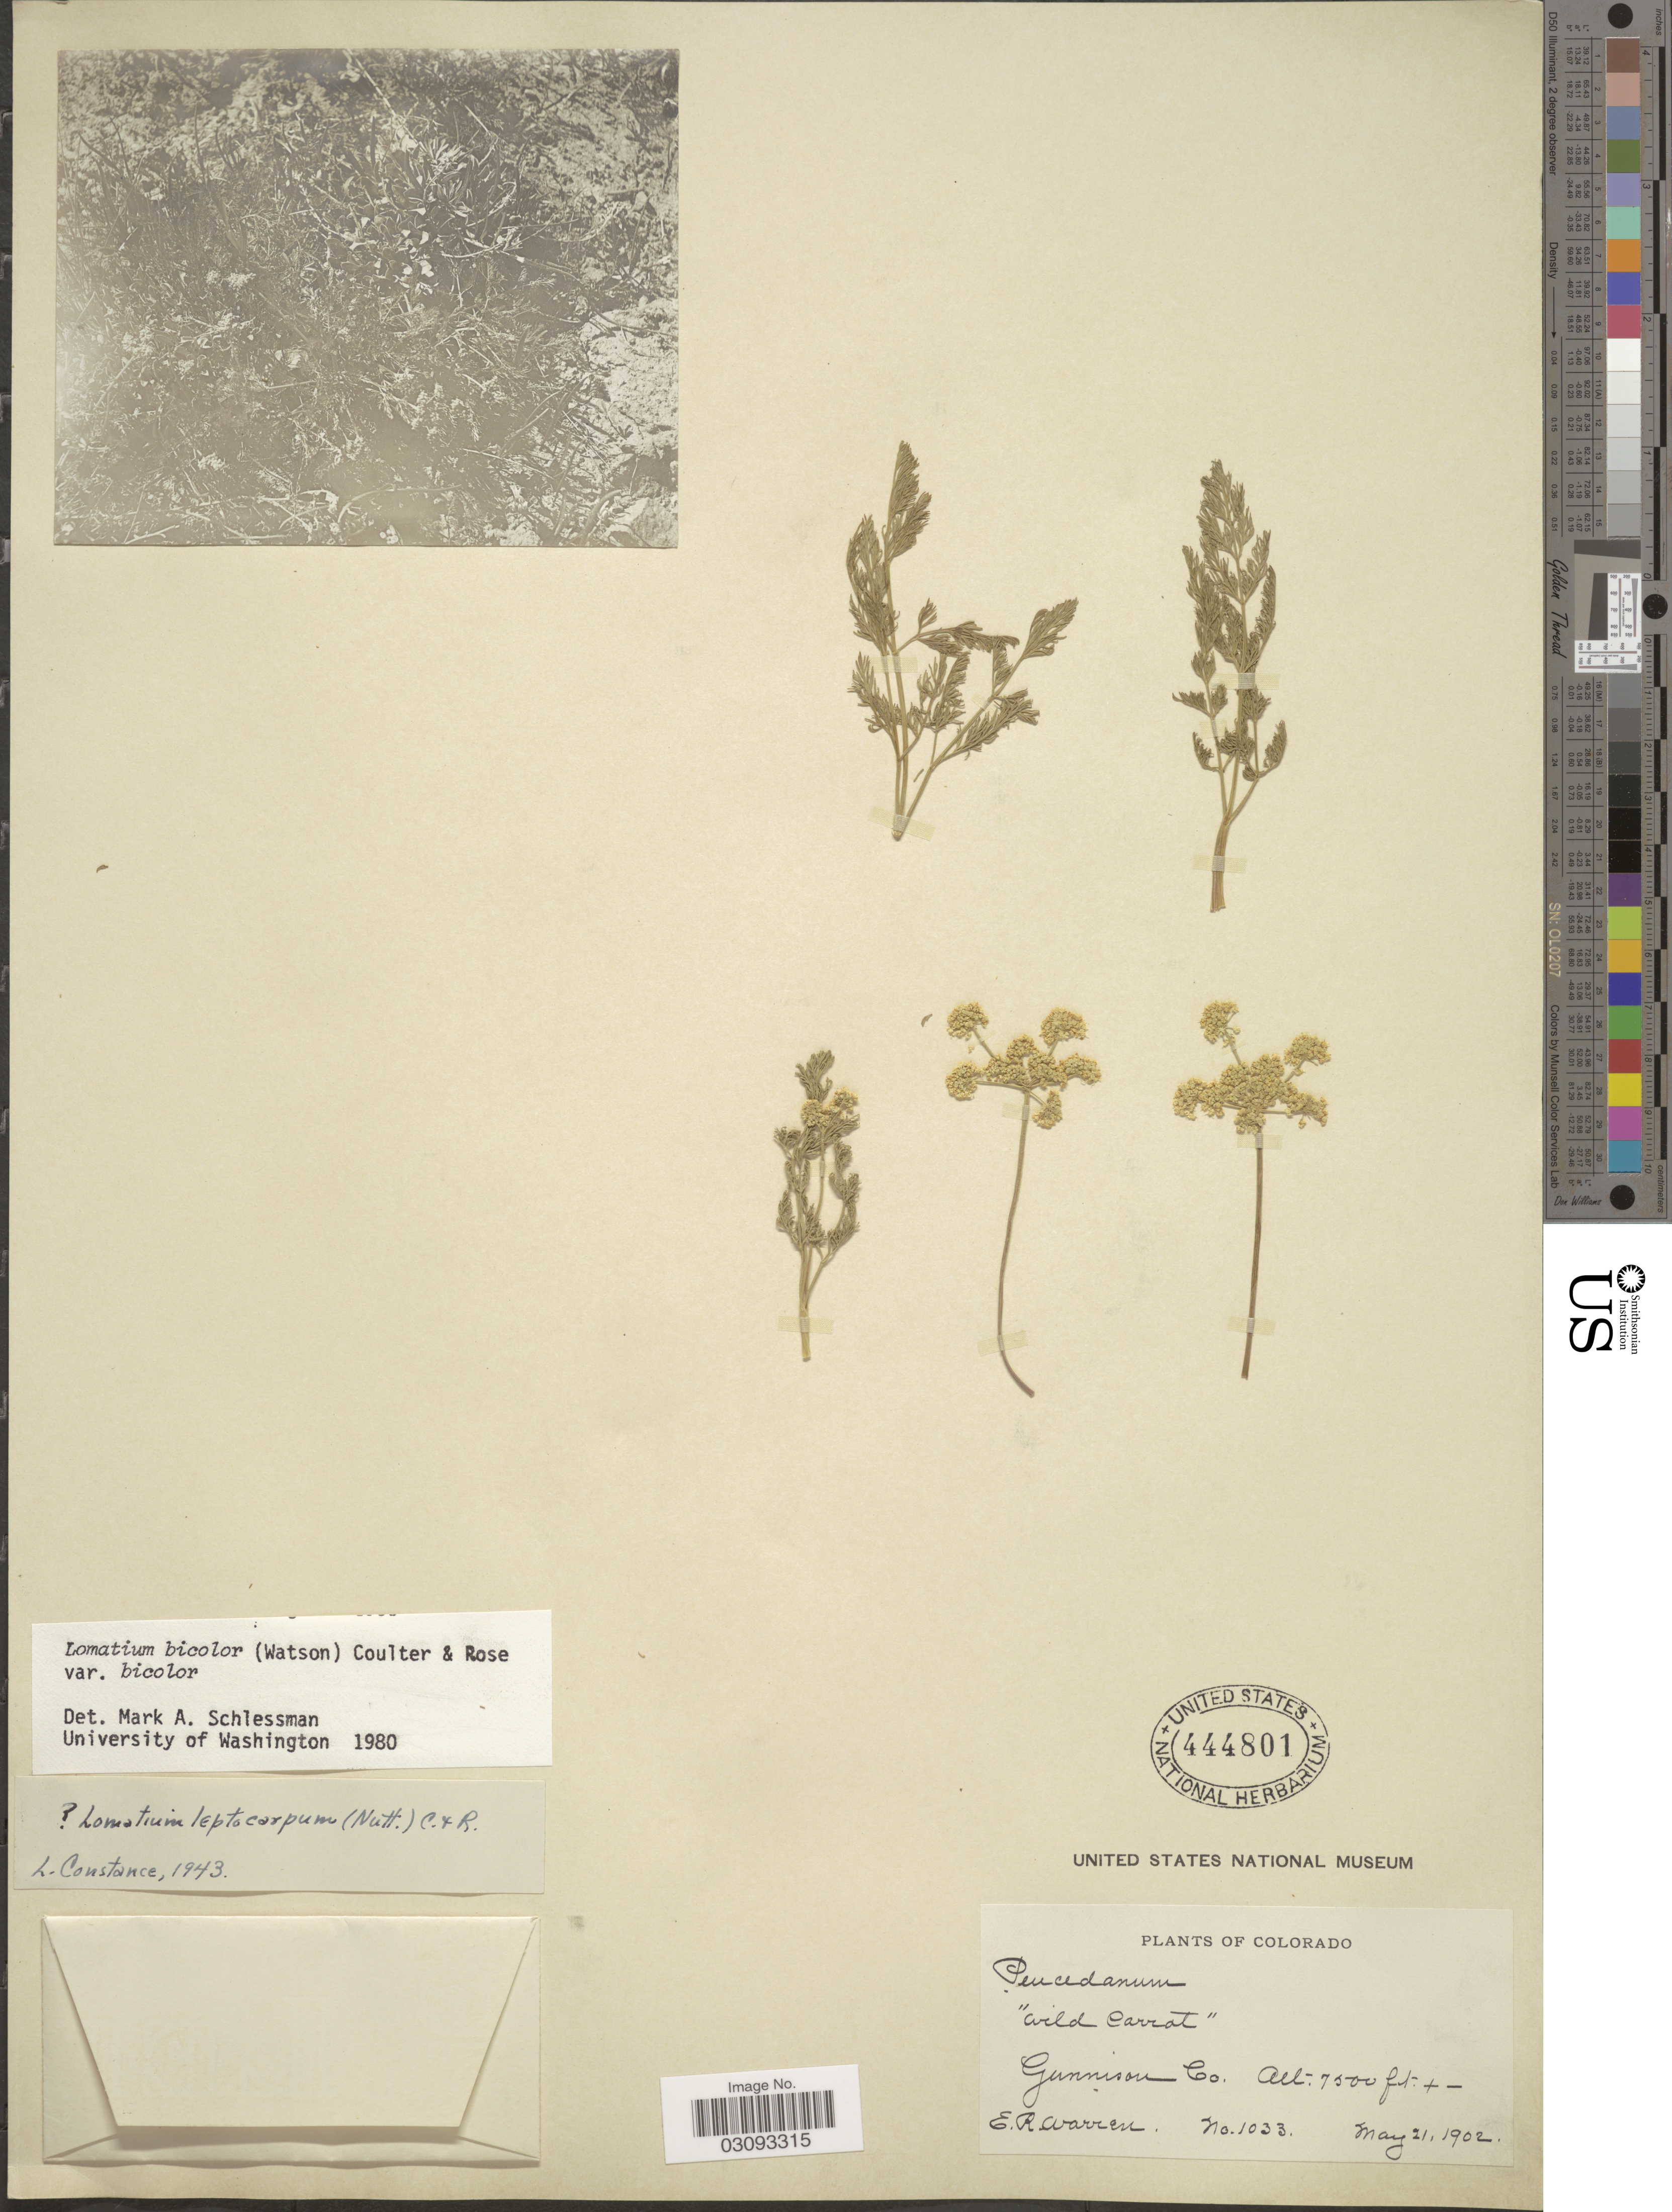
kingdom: Plantae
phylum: Tracheophyta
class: Magnoliopsida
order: Apiales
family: Apiaceae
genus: Lomatium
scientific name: Lomatium bicolor var. bicolor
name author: (S. Watson) J.M. Coult. & Rose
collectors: E. Warren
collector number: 1033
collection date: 1902-05-21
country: United States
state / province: Colorado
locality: Gunnison Co.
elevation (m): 2286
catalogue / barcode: US 444801